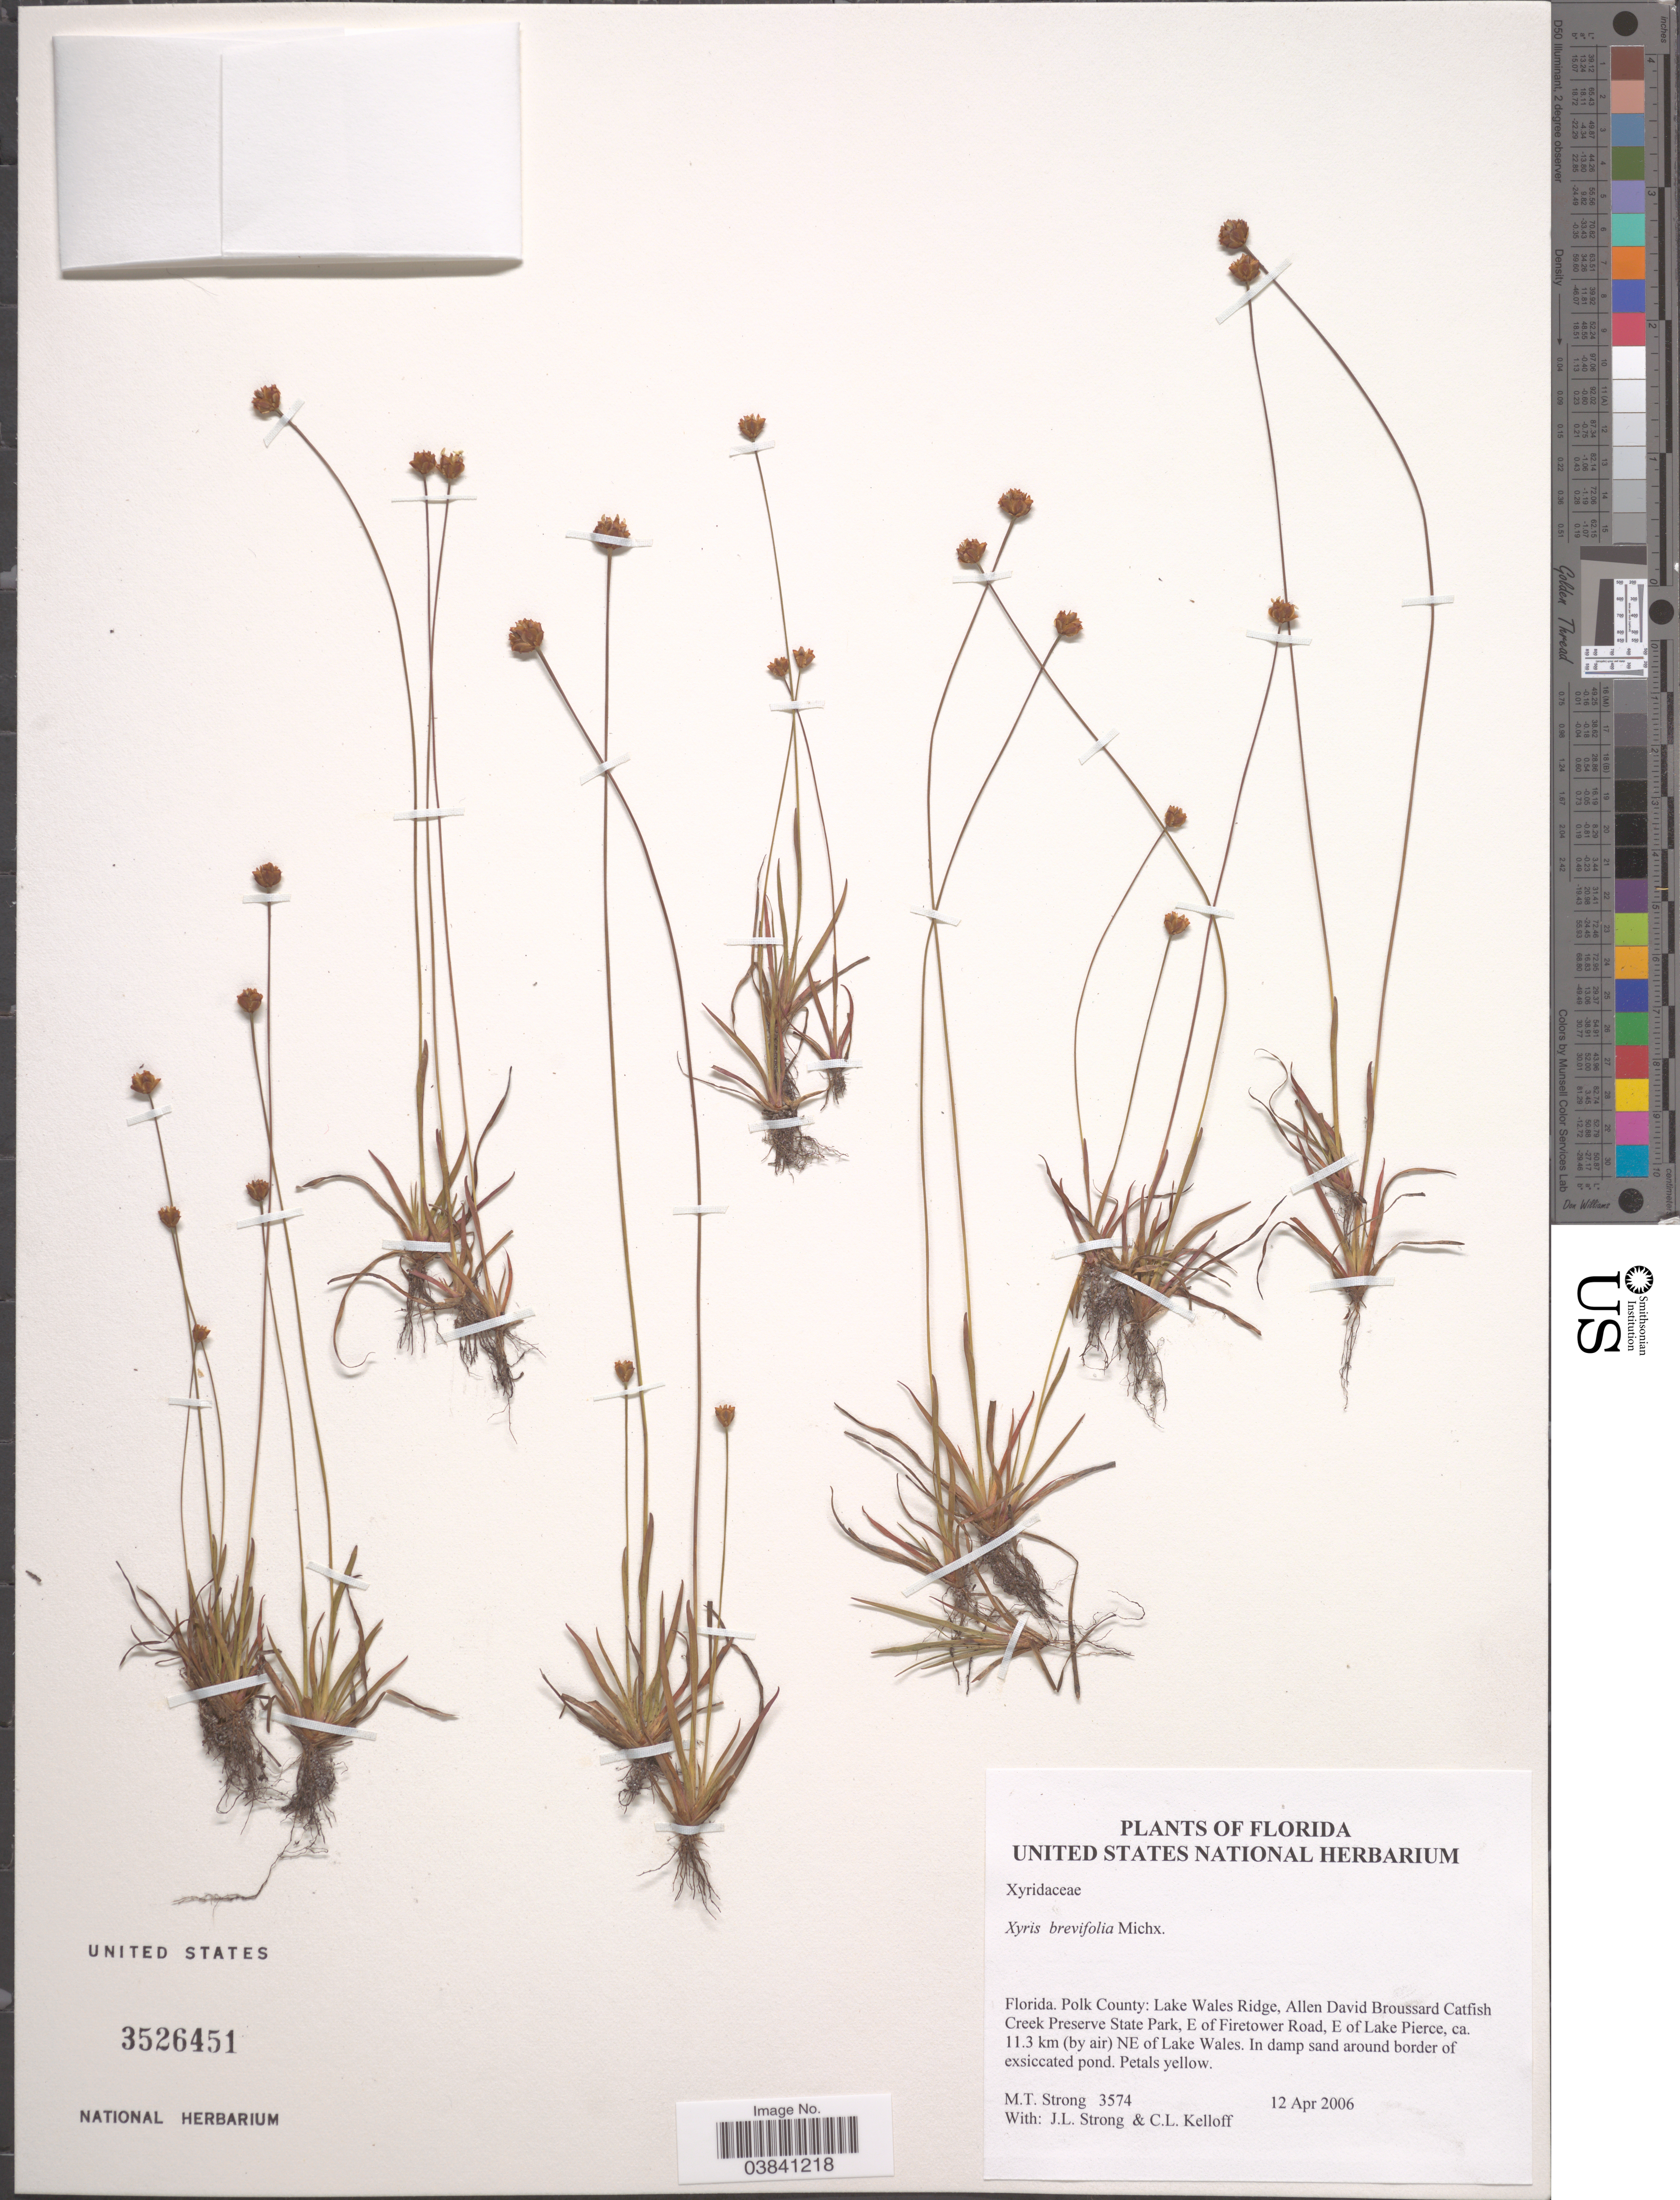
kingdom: Plantae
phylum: Tracheophyta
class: Liliopsida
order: Poales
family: Xyridaceae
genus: Xyris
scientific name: Xyris brevifolia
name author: Michx.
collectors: M. T. Strong, J. L. Strong & C. L. Kelloff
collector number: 3574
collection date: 2006-04-12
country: United States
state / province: Florida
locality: Polk County: Lake Wales Ridge, Allen David Broussard Catfish Creek Preserve State Park, E of Firetower Road, E of Lake Pierce, ca. 11.3 km (by air) NE of Lake Wales.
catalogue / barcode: US 3526451